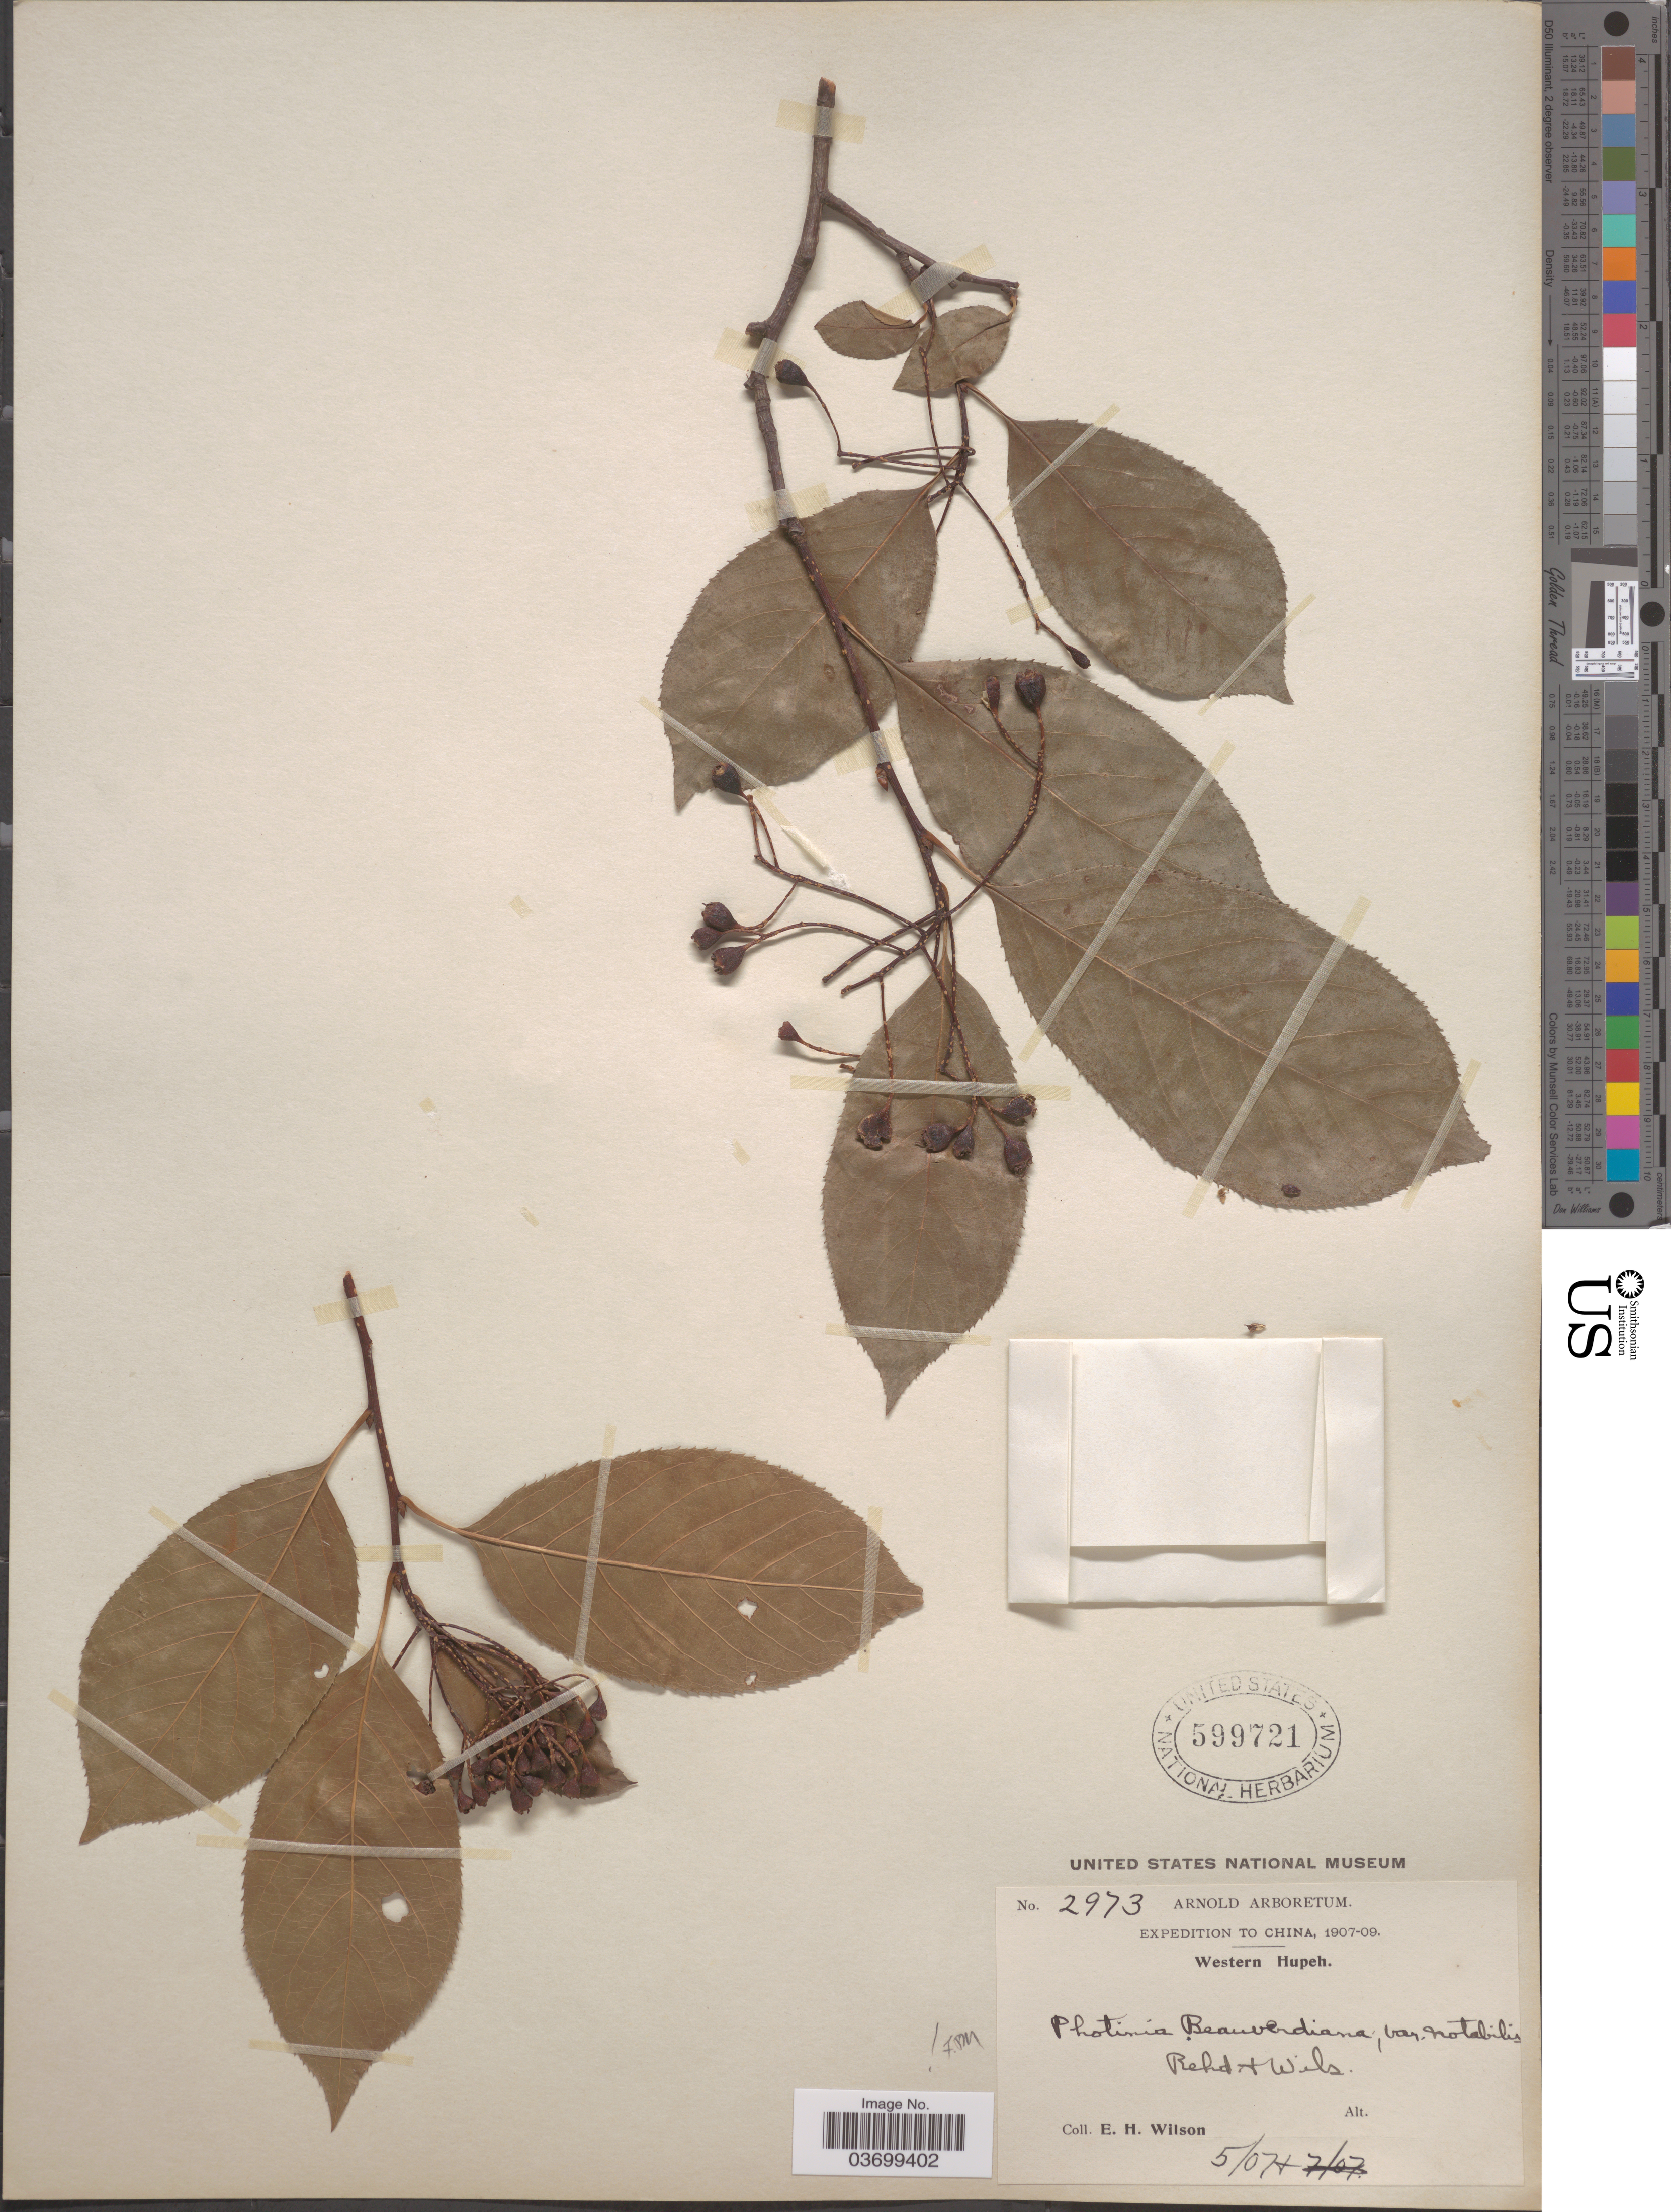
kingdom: Plantae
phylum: Tracheophyta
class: Magnoliopsida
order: Rosales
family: Rosaceae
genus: Photinia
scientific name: Photinia beauverdiana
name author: C.K. Schneid.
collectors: E. Wilson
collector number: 2973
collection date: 1907-05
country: China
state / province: Hubei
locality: Western Hupeh.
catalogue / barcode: US 599721